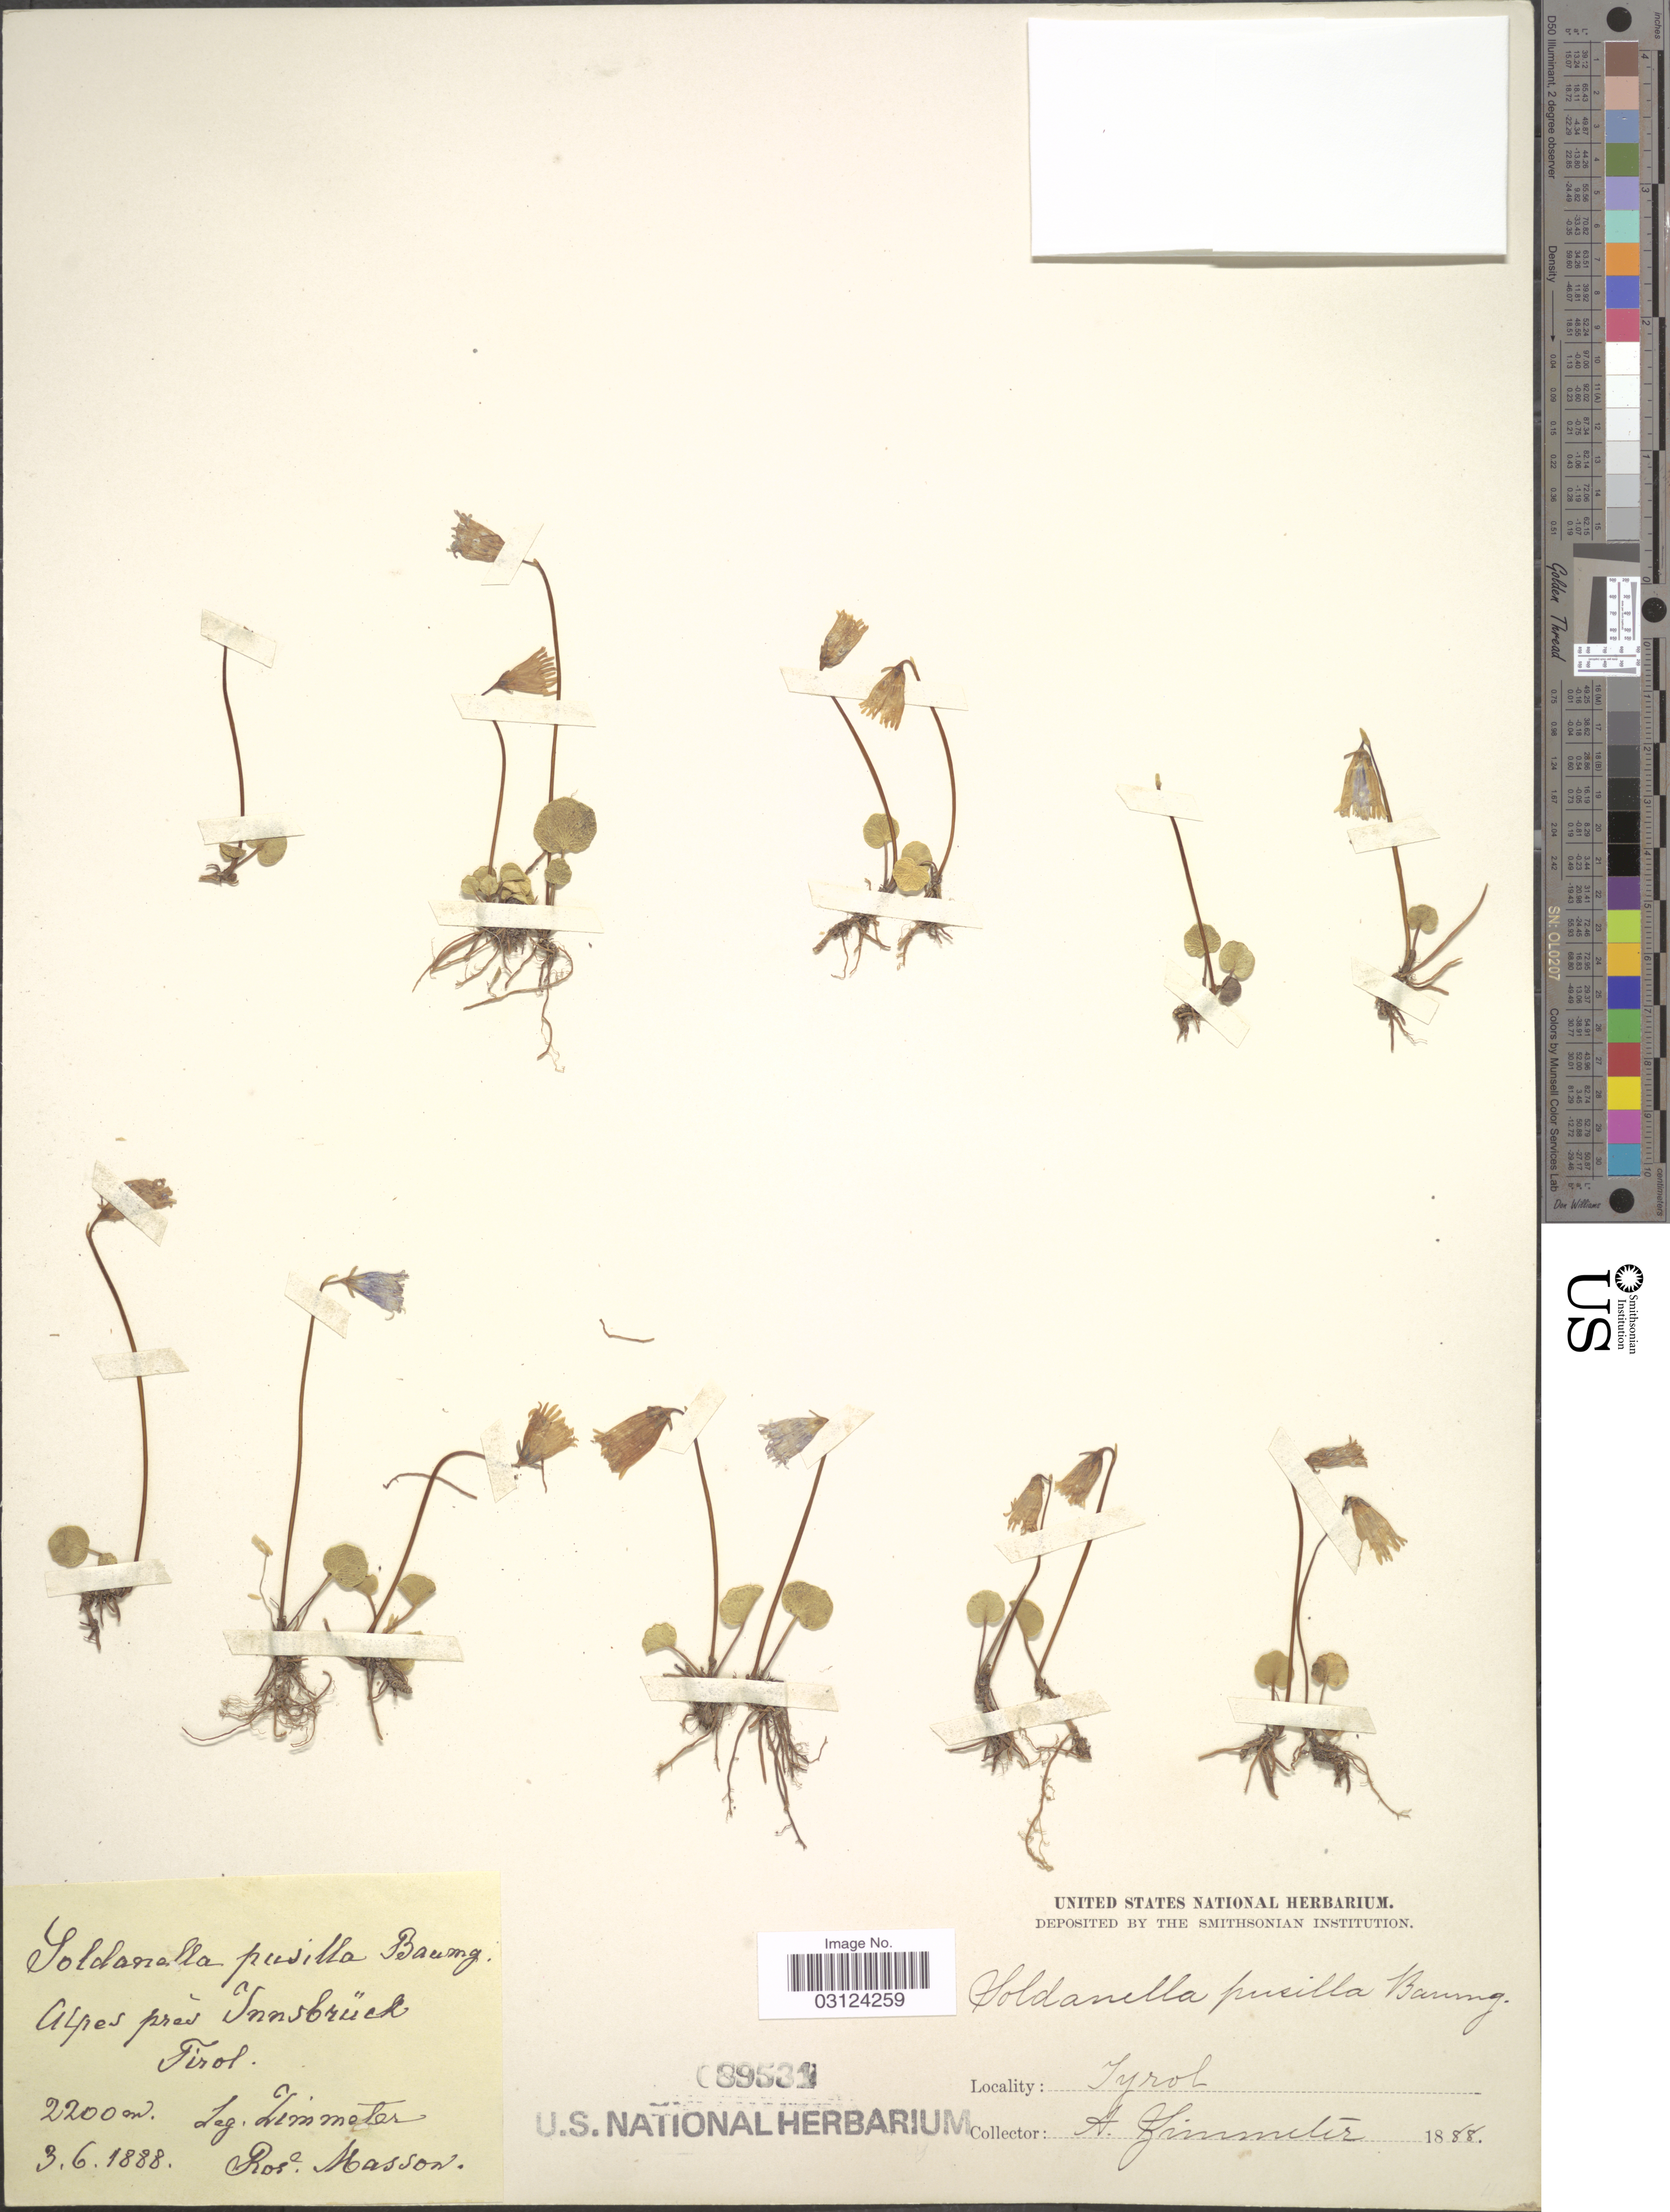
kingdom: Plantae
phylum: Tracheophyta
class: Magnoliopsida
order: Ericales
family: Primulaceae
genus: Soldanella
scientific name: Soldanella pusilla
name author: Baumg.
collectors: A. Zimmeter & R. Masson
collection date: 1888-06-03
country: Austria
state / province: Tirol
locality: Alpes pres Innsbrück.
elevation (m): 2200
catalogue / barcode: US 89531